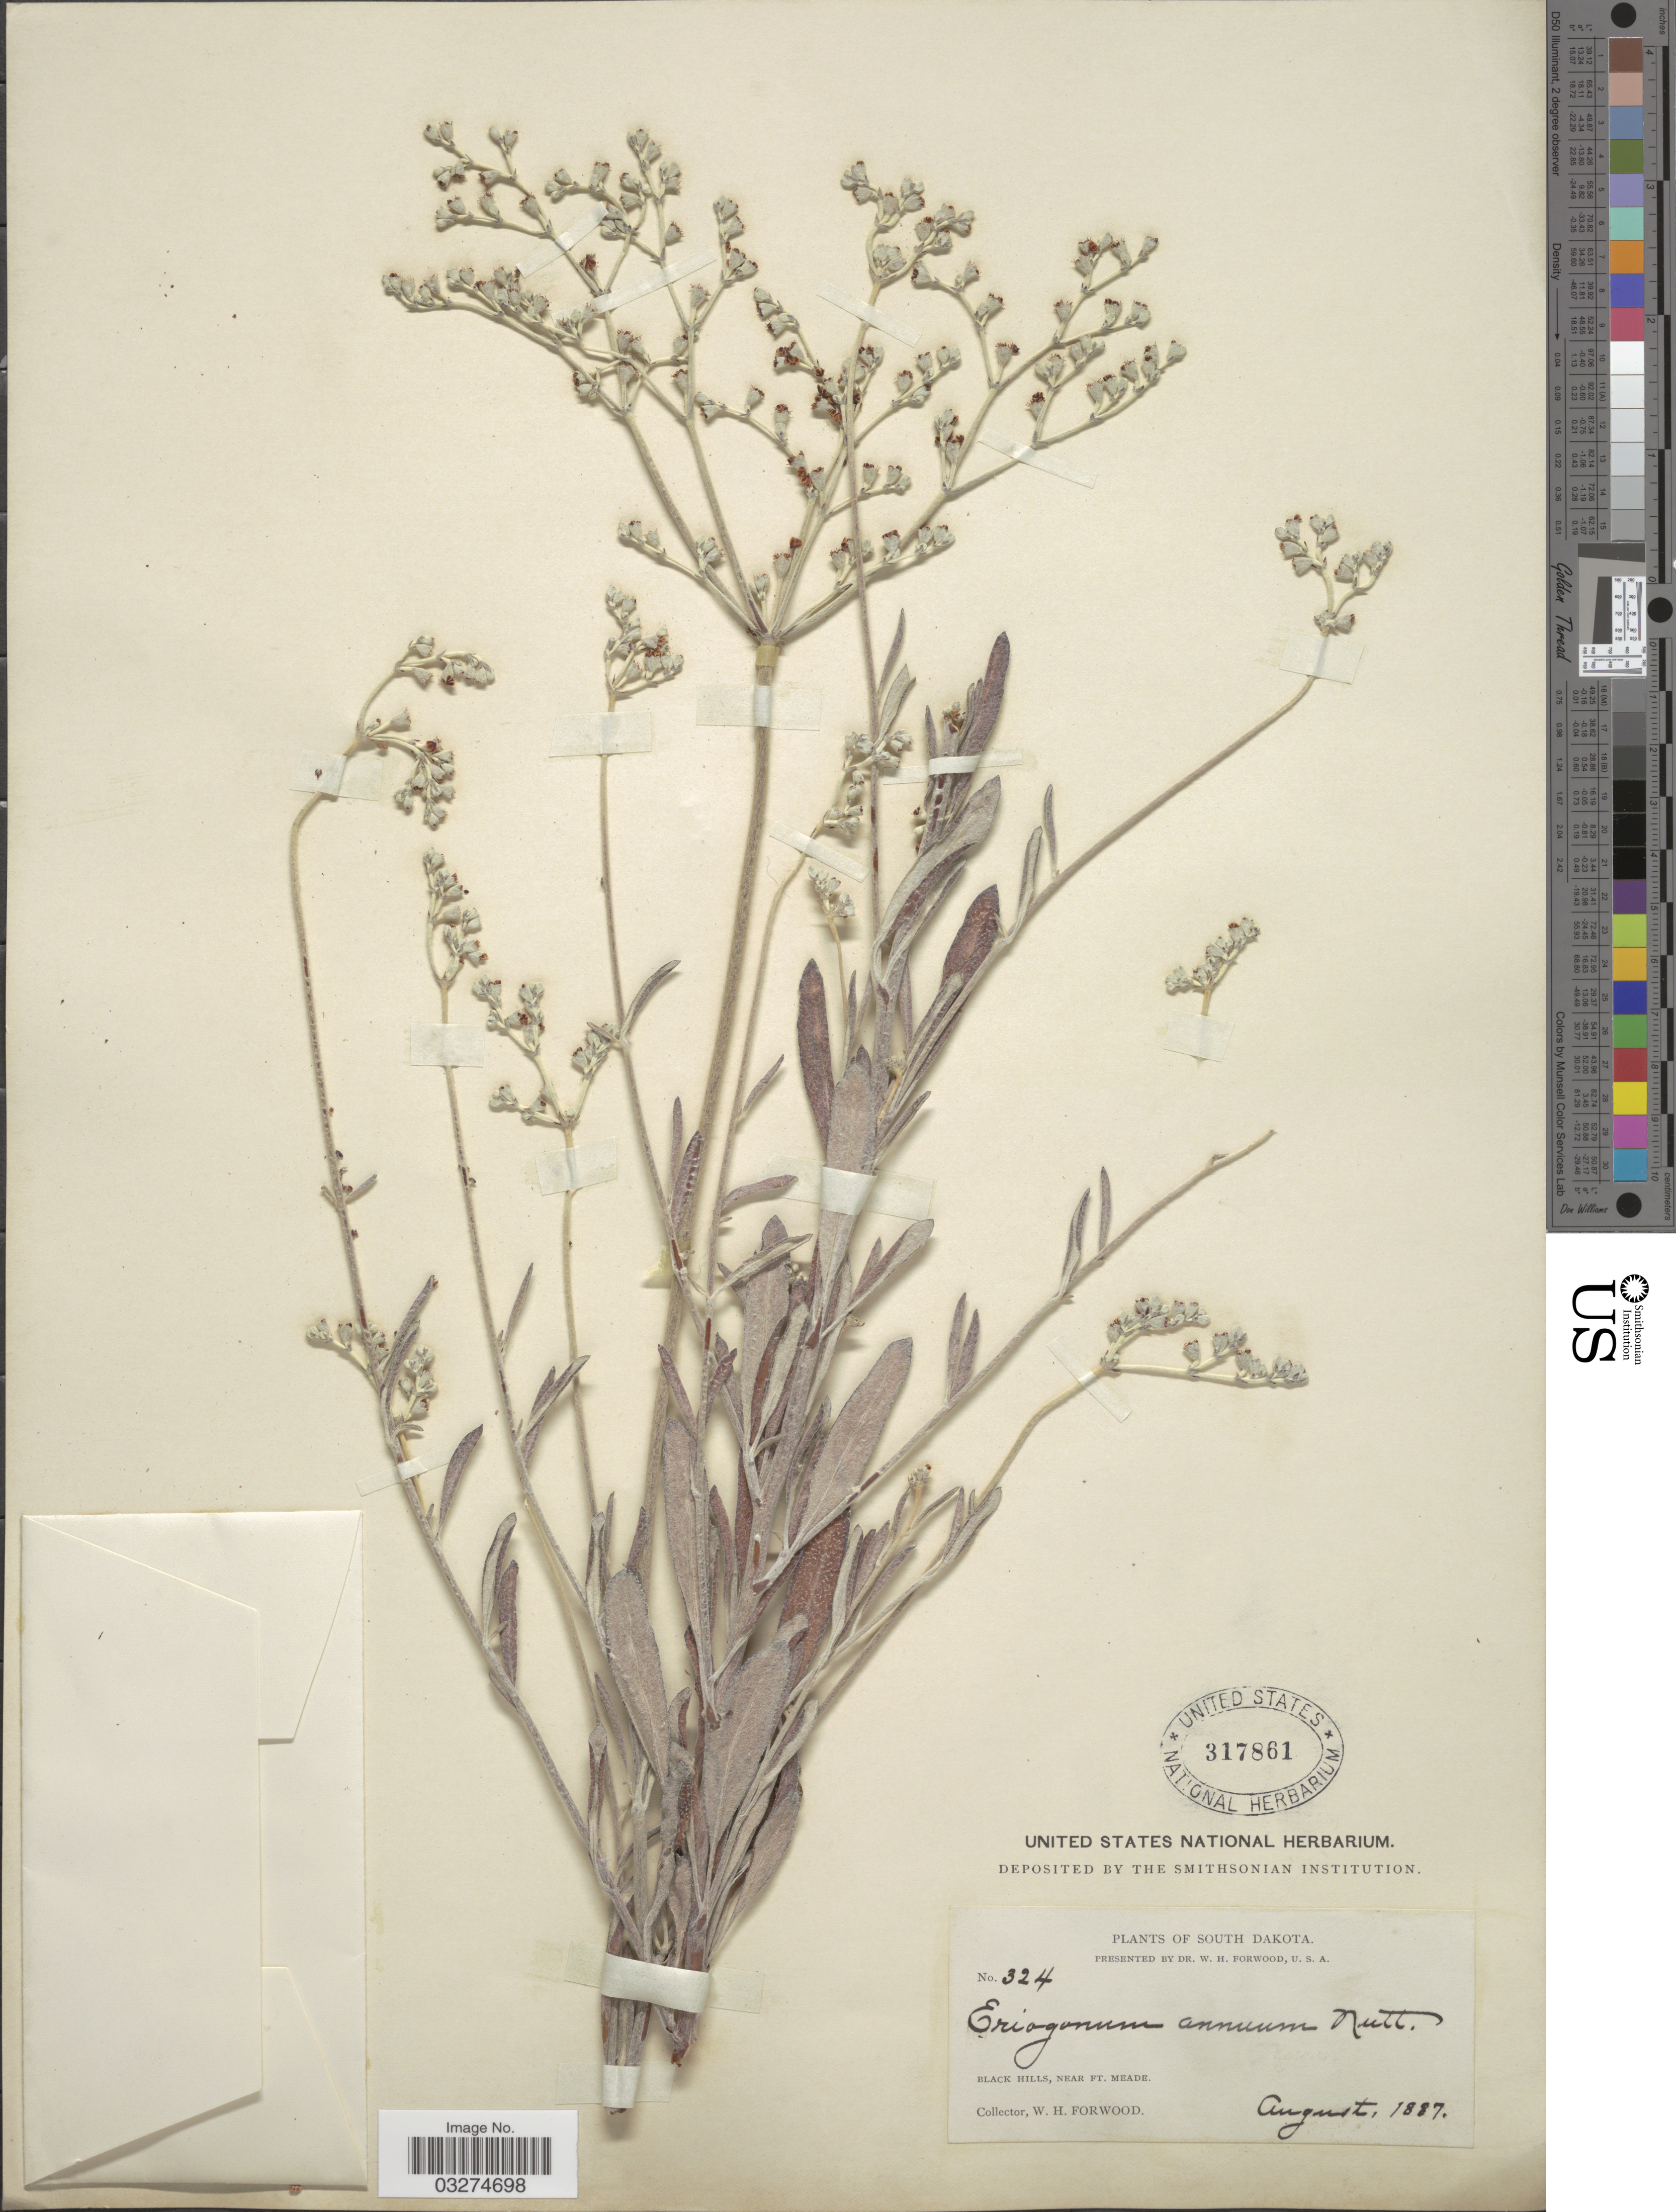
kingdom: Plantae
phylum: Tracheophyta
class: Magnoliopsida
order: Caryophyllales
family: Polygonaceae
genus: Eriogonum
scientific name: Eriogonum annuum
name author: Nutt.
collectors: W. Forwood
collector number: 324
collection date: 1887-08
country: United States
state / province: South Dakota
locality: Black Hills, near Ft. Meade.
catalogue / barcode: US 317861